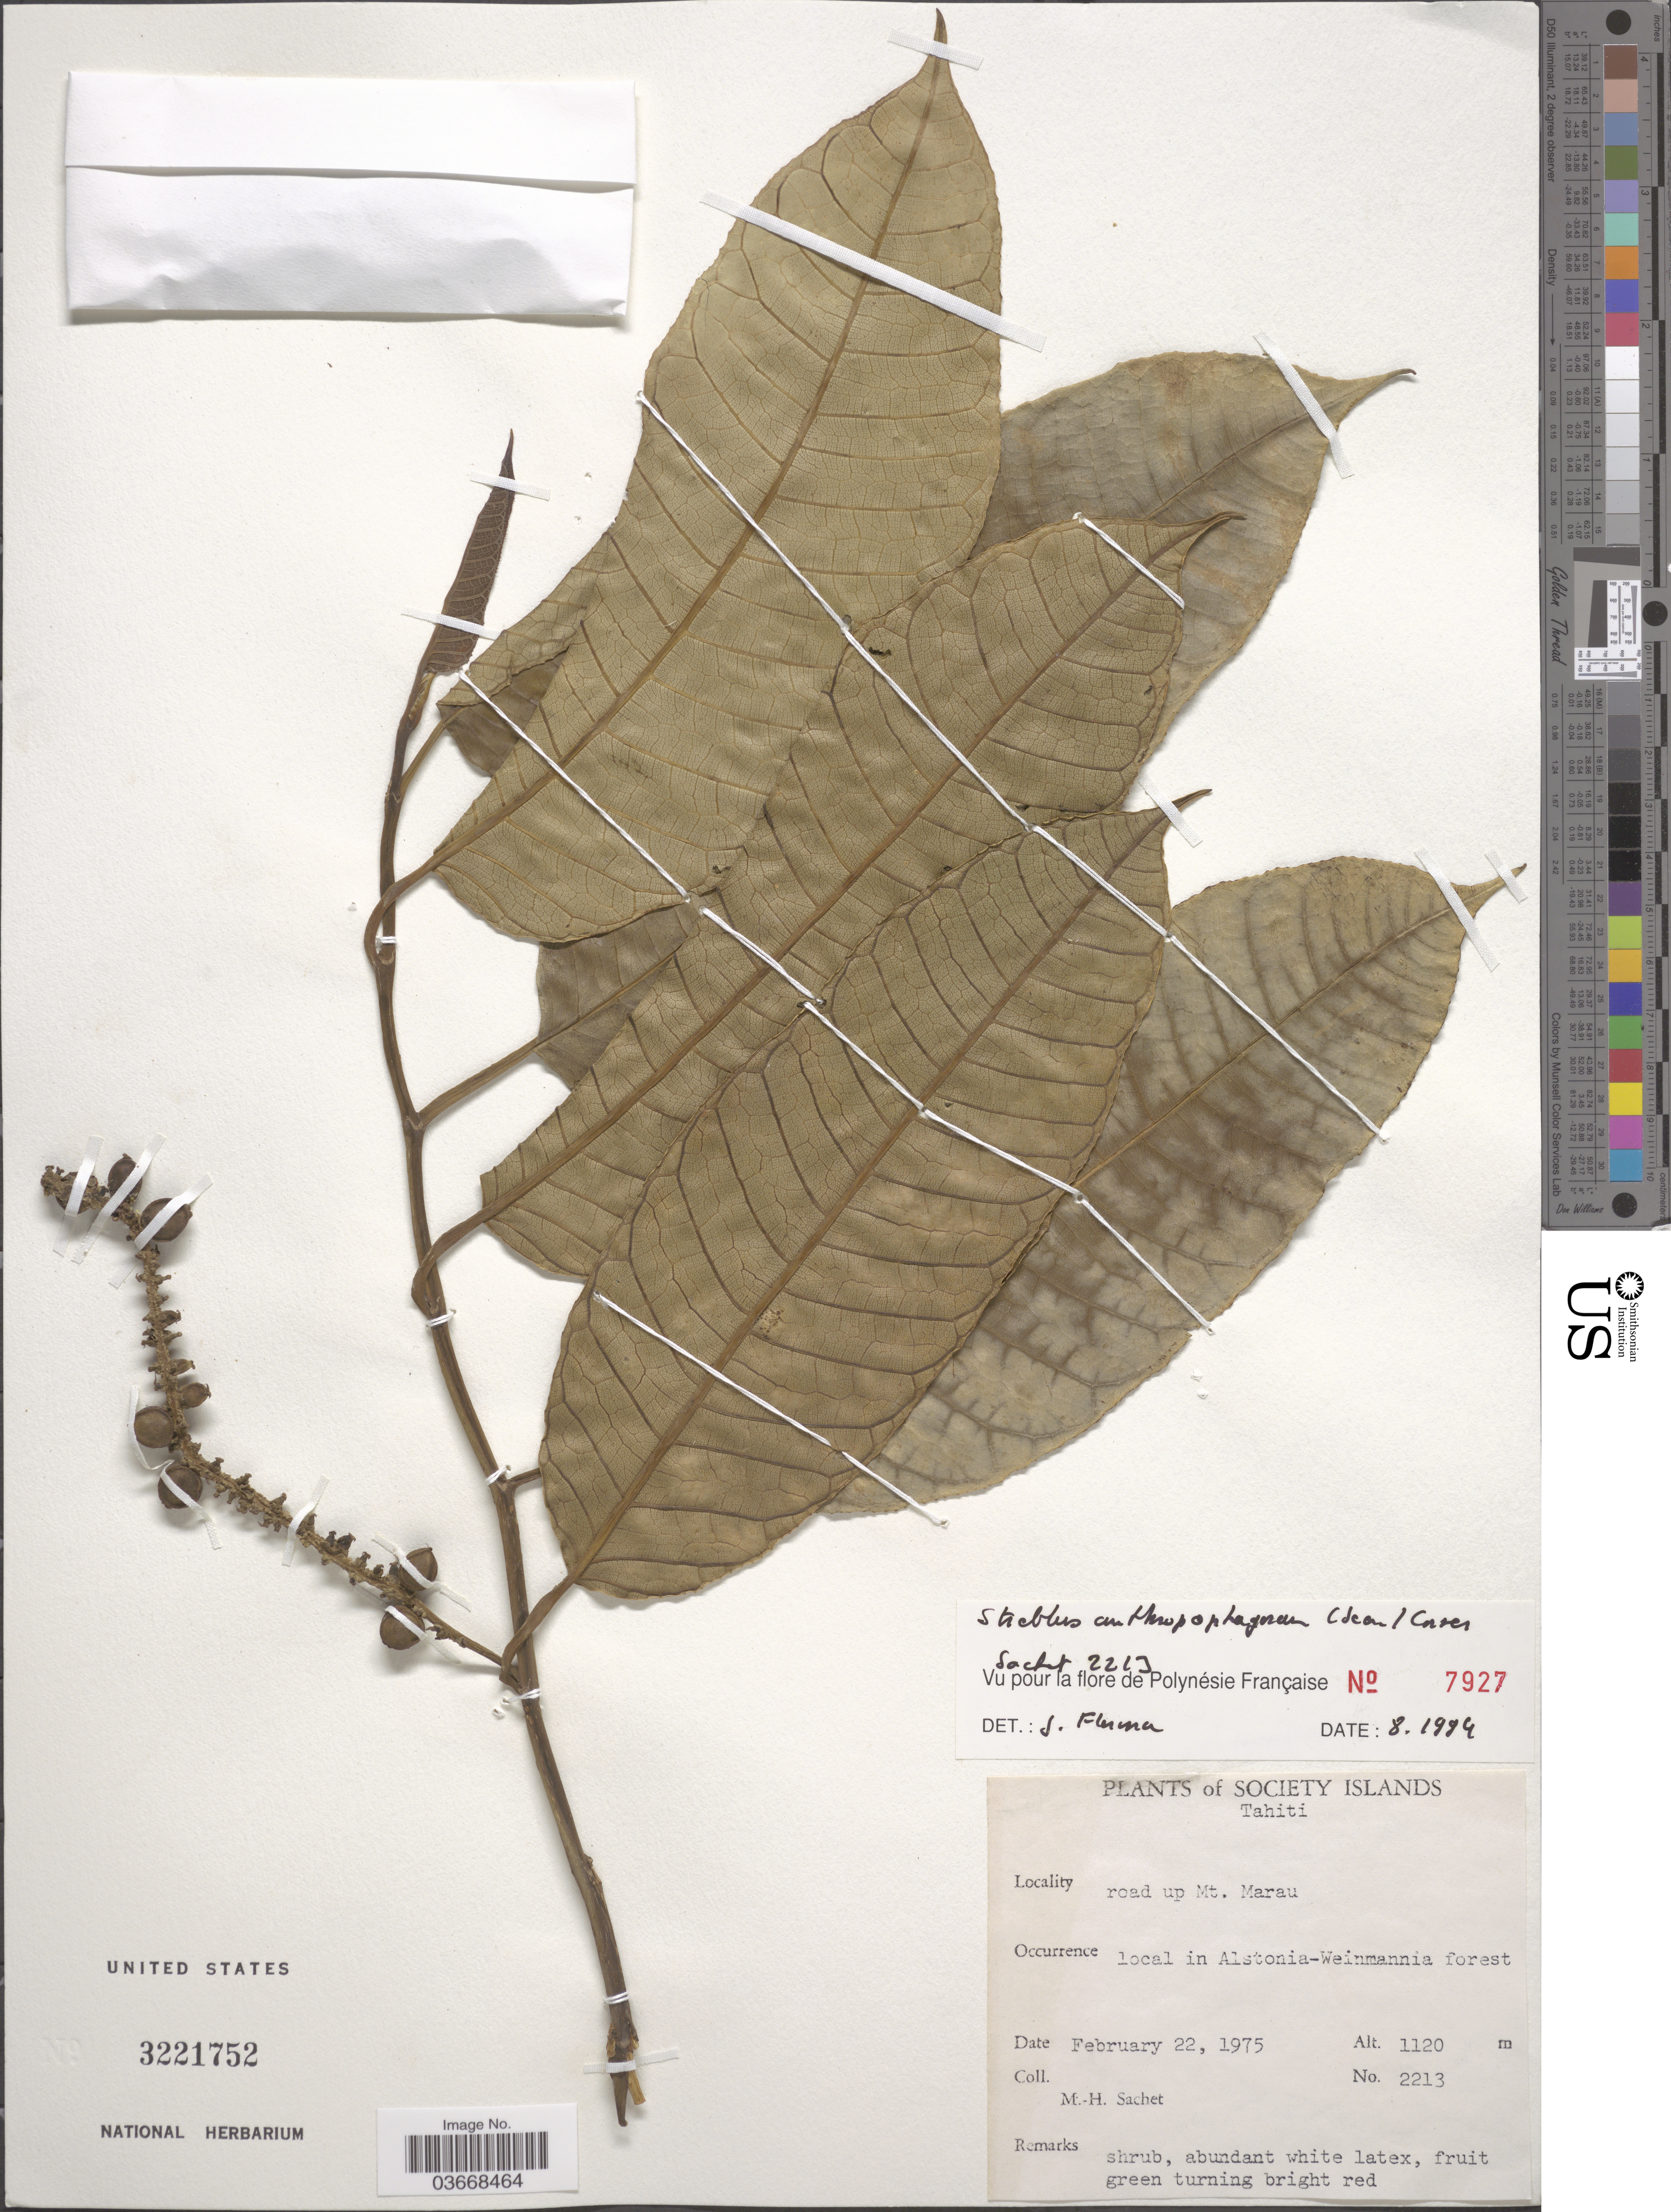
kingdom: Plantae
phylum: Tracheophyta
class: Magnoliopsida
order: Rosales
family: Moraceae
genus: Paratrophis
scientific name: Paratrophis anthropophagorum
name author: (Seem.) Benth. & Hook. f. ex Drake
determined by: Wagner, W. L., (BOT), Smithsonian Institution - National Museum of Natural History (UNITED STATES)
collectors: M.-H. Sachet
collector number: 2213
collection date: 1975-02-22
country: French Polynesia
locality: Society Islands. Tahiti. Road up Mt. Marau.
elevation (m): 1120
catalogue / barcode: US 3221752